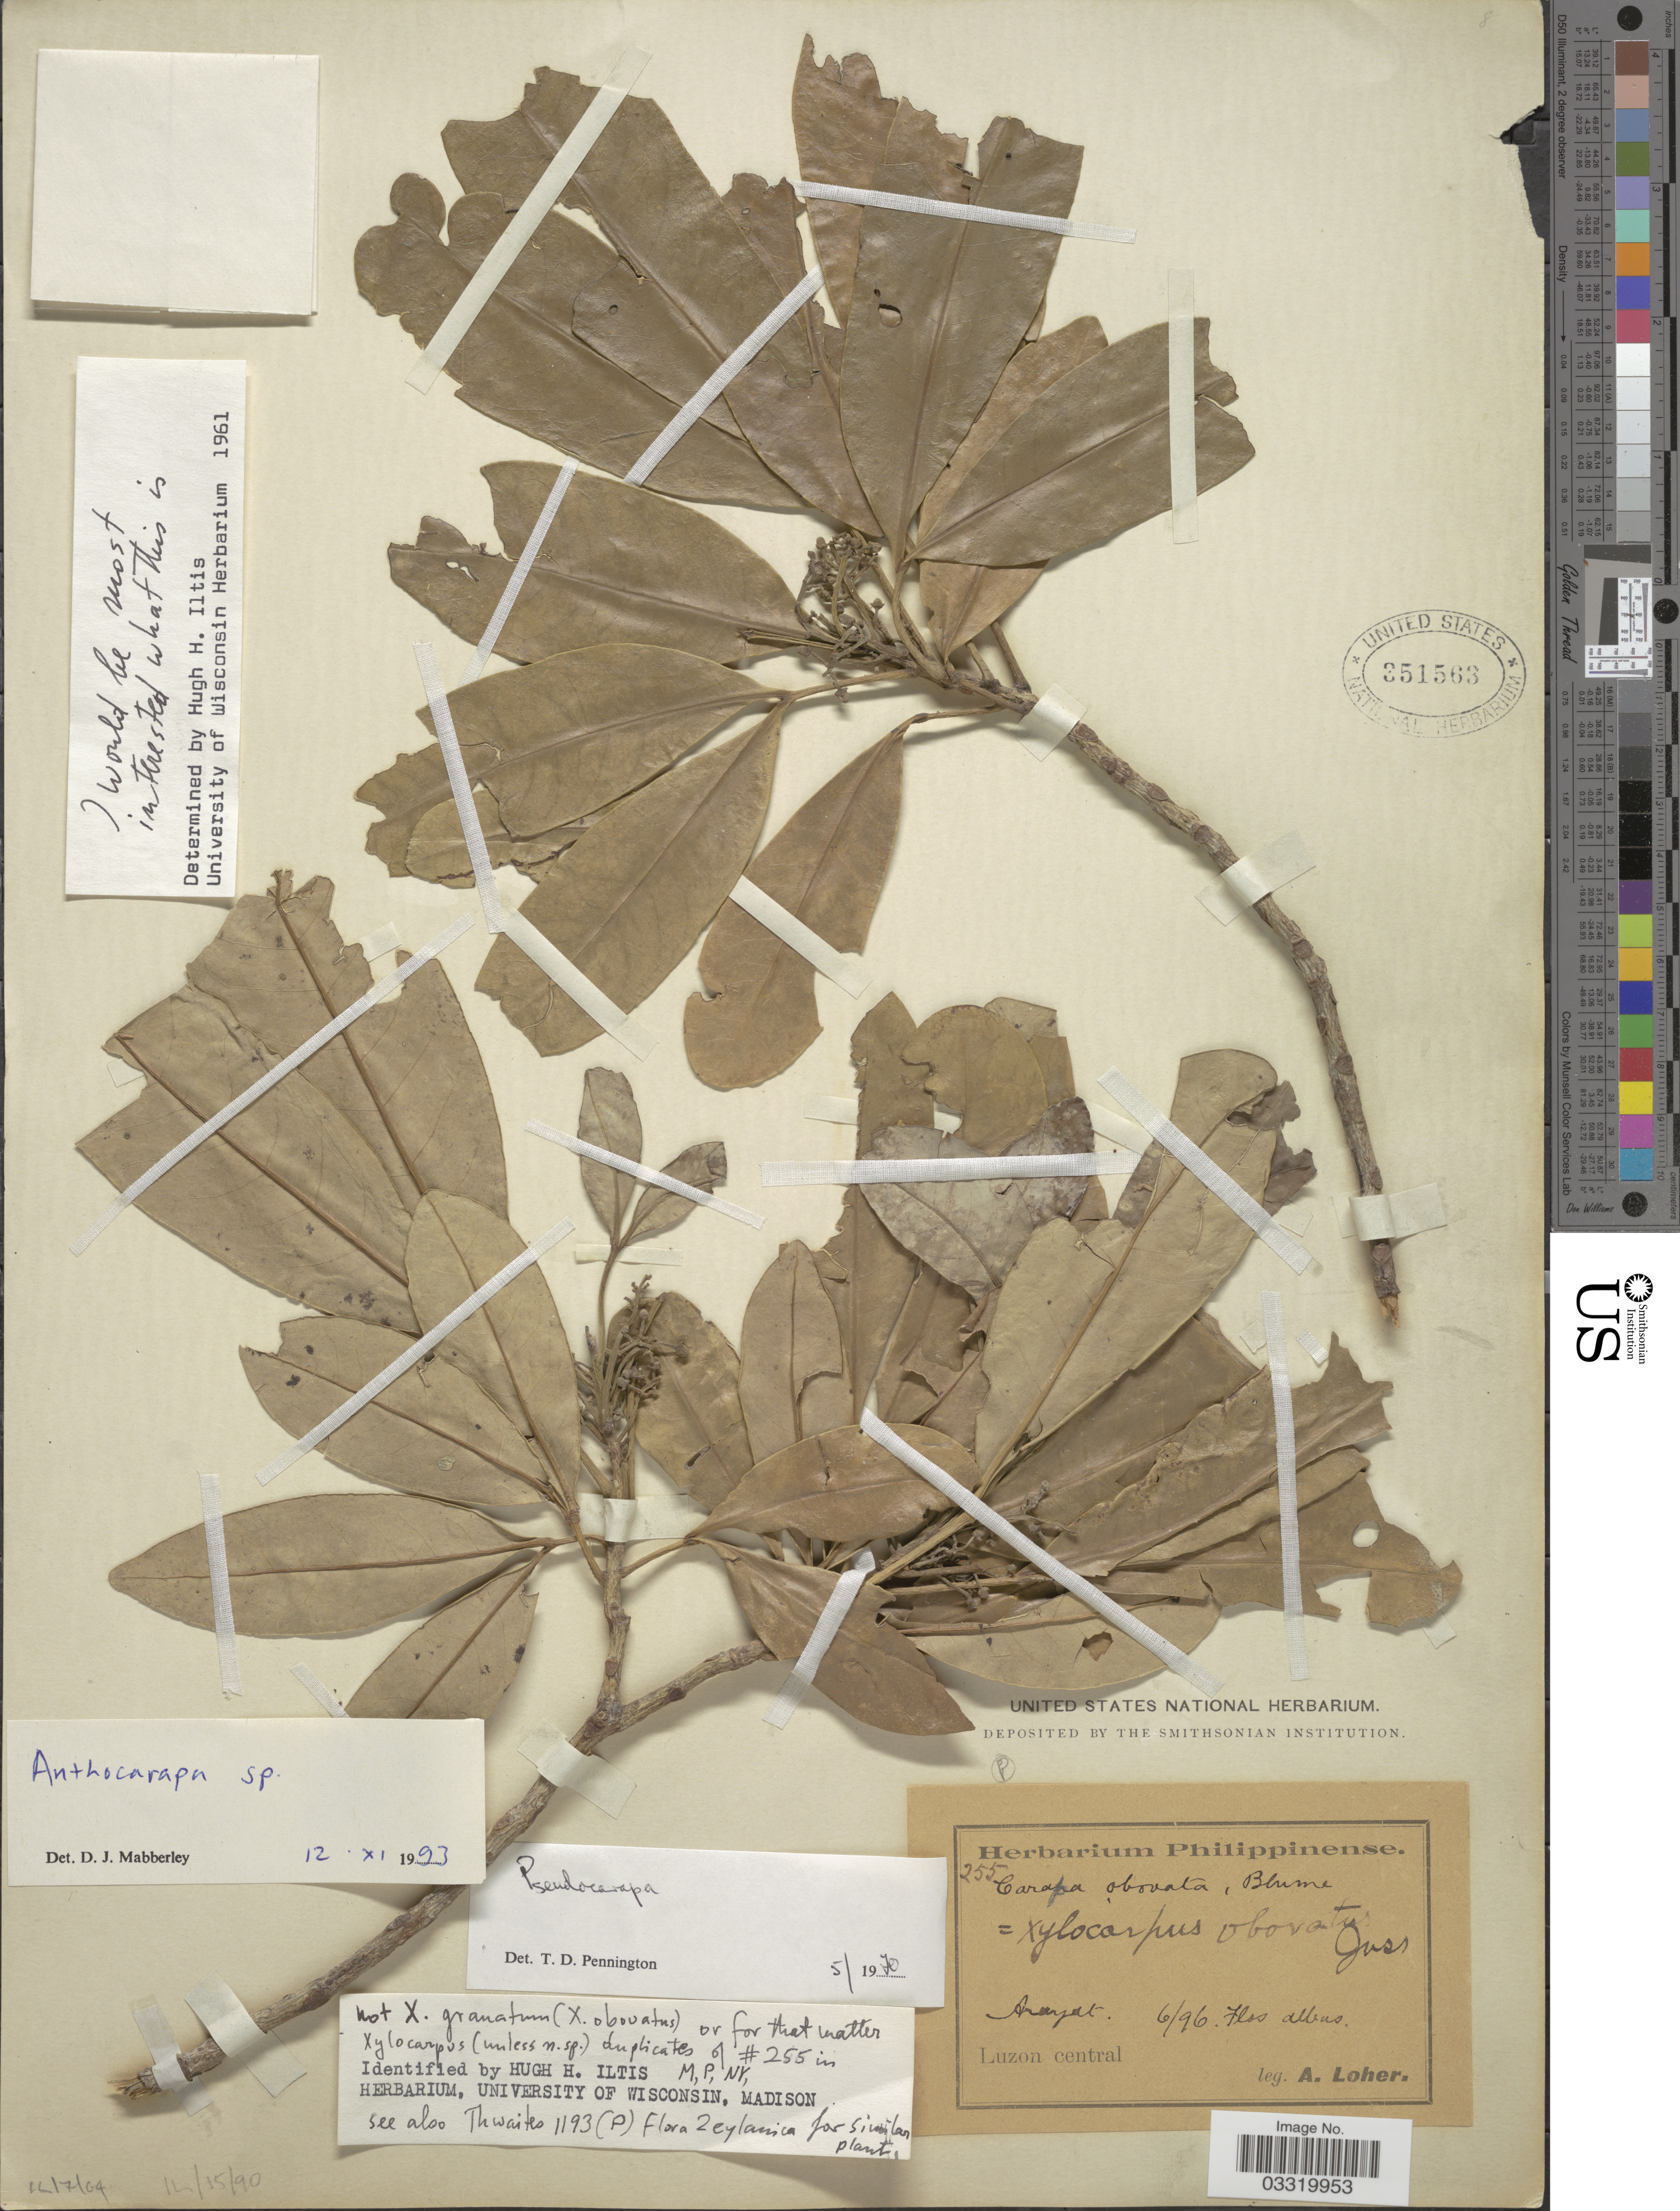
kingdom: Plantae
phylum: Tracheophyta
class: Magnoliopsida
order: Sapindales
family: Meliaceae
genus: Anthocarapa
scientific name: Anthocarapa sp.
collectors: A. Loher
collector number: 255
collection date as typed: Transcribed d/m/y: /6/96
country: Philippines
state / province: Central Luzon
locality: Arayat. Luzon central.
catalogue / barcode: US 351563